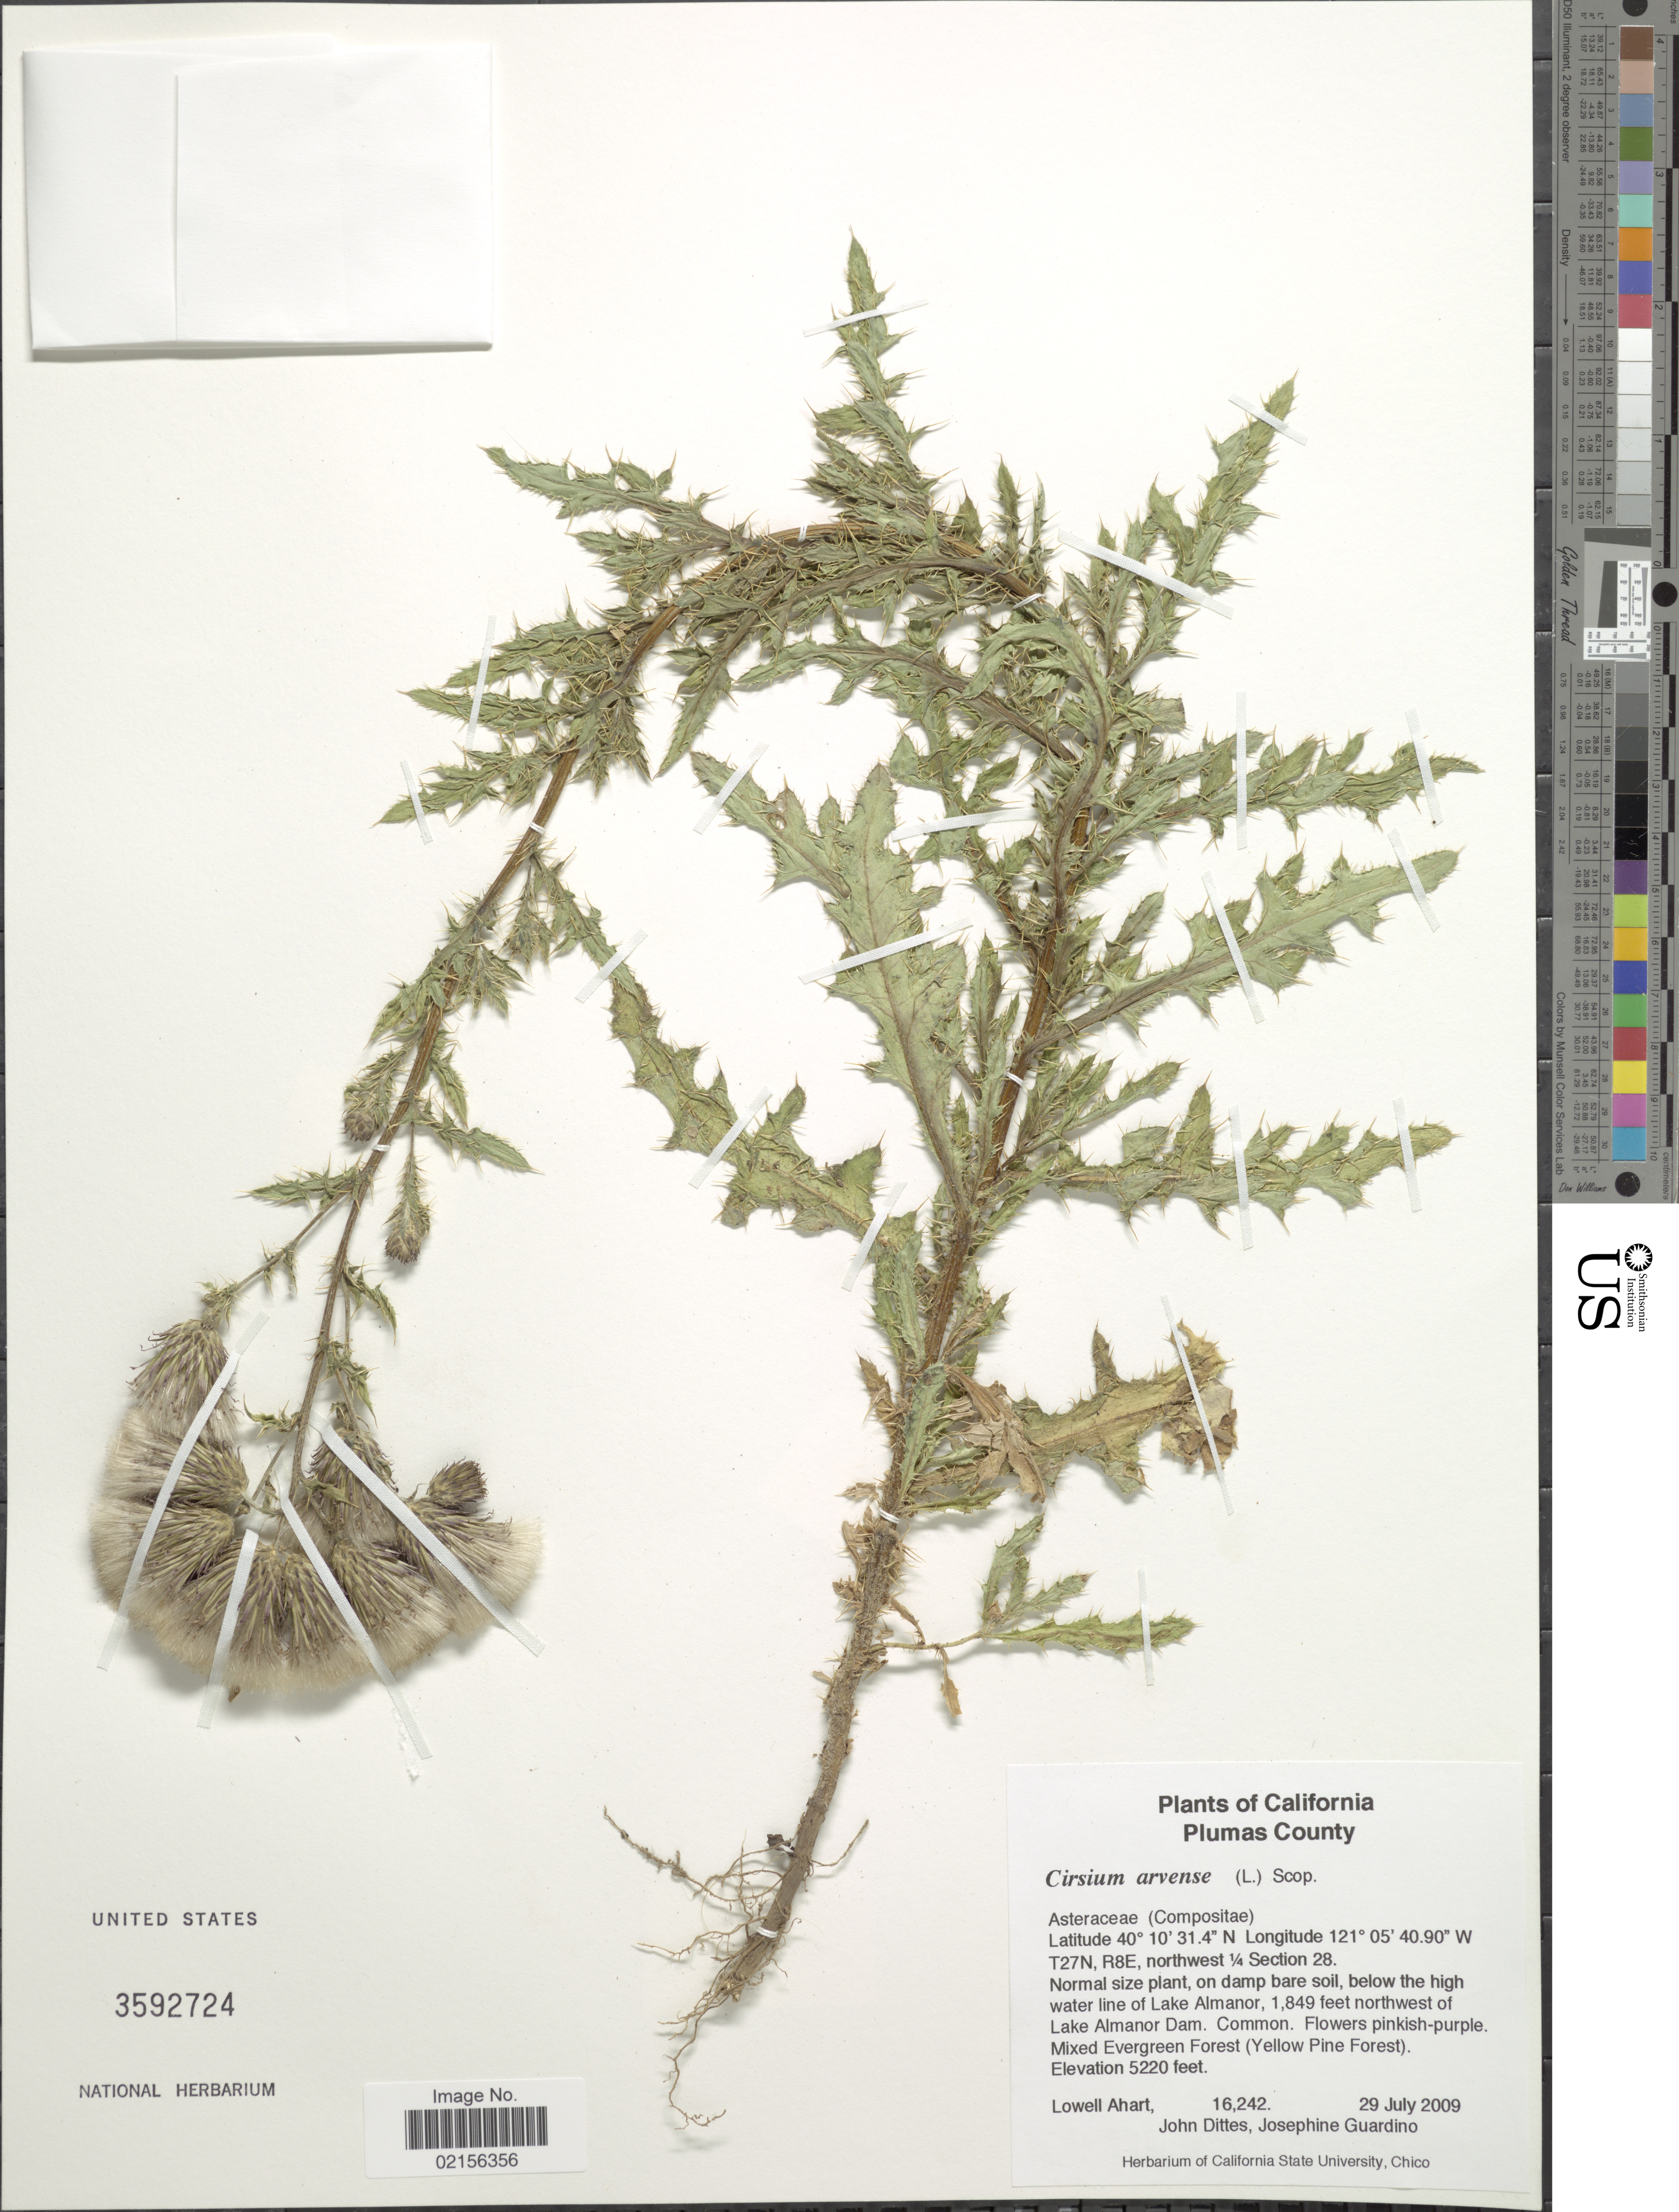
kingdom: Plantae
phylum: Tracheophyta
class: Magnoliopsida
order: Asterales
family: Asteraceae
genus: Cirsium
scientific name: Cirsium arvense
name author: (L.) Scop.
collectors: L. Ahart, J. Dittes & J. Guardino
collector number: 16242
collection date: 2009-07-29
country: United States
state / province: California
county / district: Plumas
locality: Plumas County, T27N, R8E, northwest ¼ Section 28, below the high ater line of Lake Almanor, 1849 feet northwest of Lake Almanor Dam, Mixed Evergreen Forest (Yellow Pine Forest)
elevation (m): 1591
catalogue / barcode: US 3592724